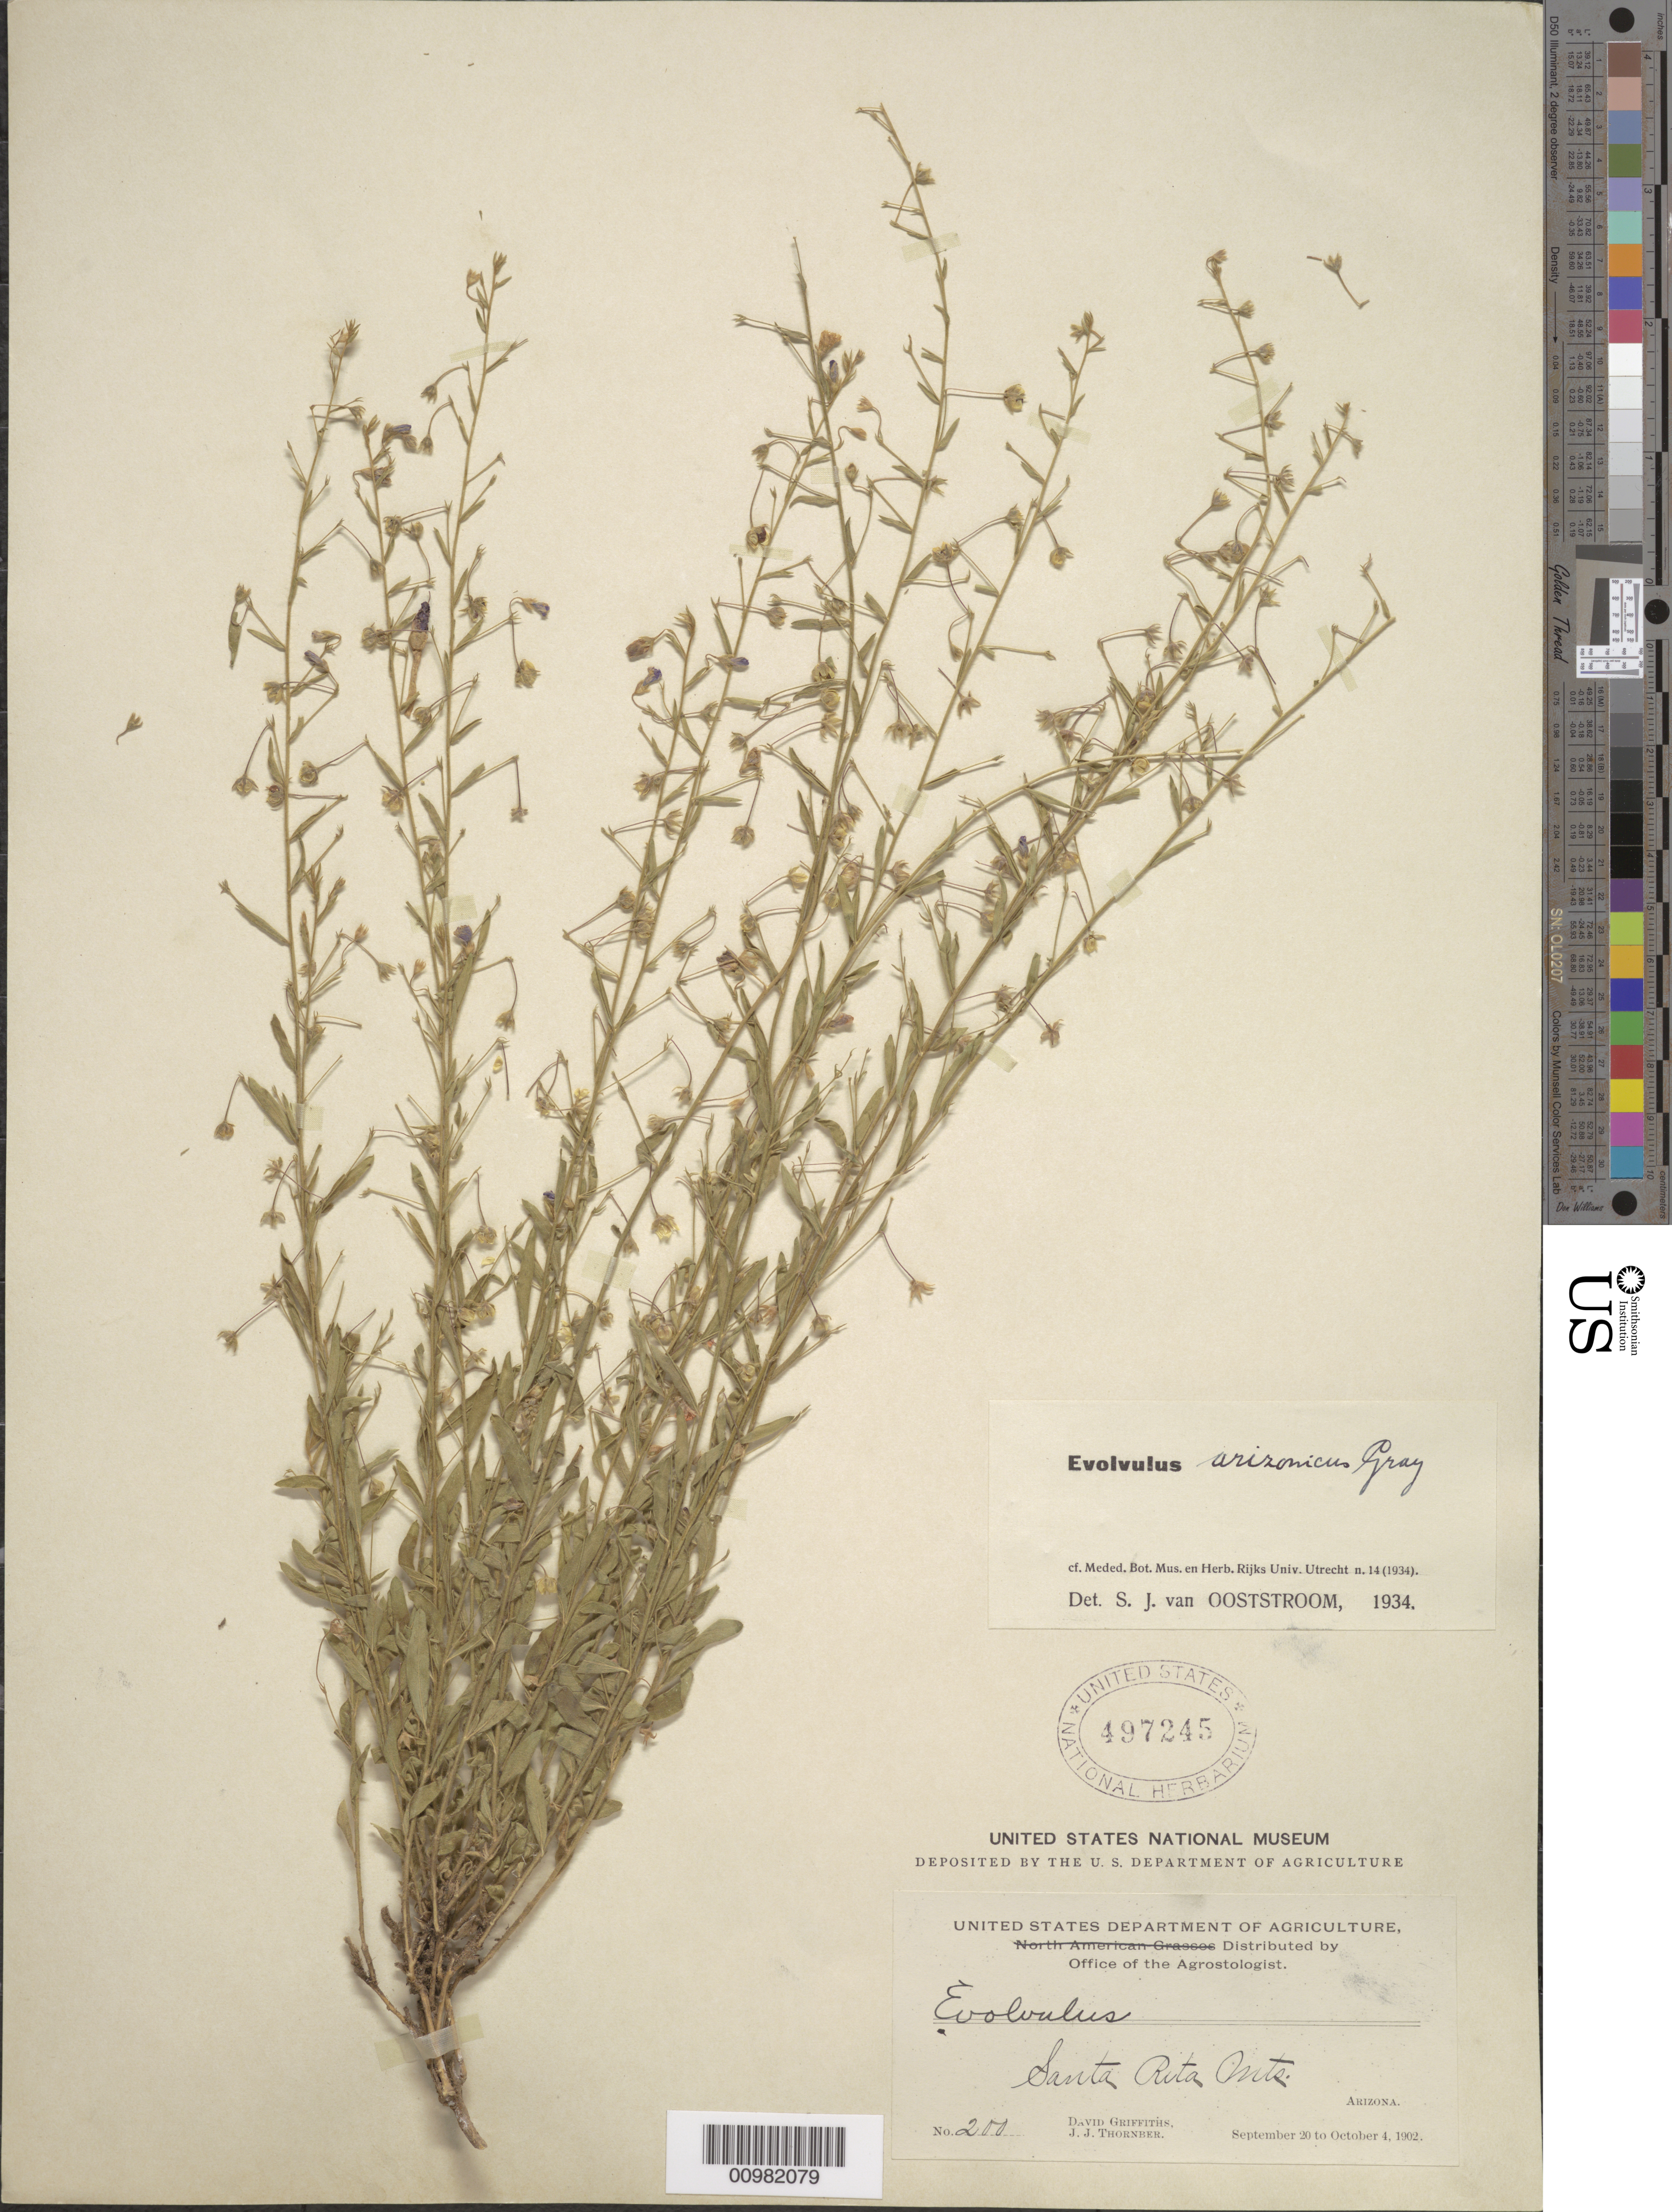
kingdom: Plantae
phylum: Tracheophyta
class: Magnoliopsida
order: Solanales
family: Convolvulaceae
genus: Evolvulus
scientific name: Evolvulus arizonicus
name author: A. Gray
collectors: D. Griffiths & J. Thornber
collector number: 200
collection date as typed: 20 Sep 1904 to 04 Oct 1902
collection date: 1902-10-04/1904-09-20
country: United States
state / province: Arizona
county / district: Santa Cruz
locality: Santa Rita Mts.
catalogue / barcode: US 497245